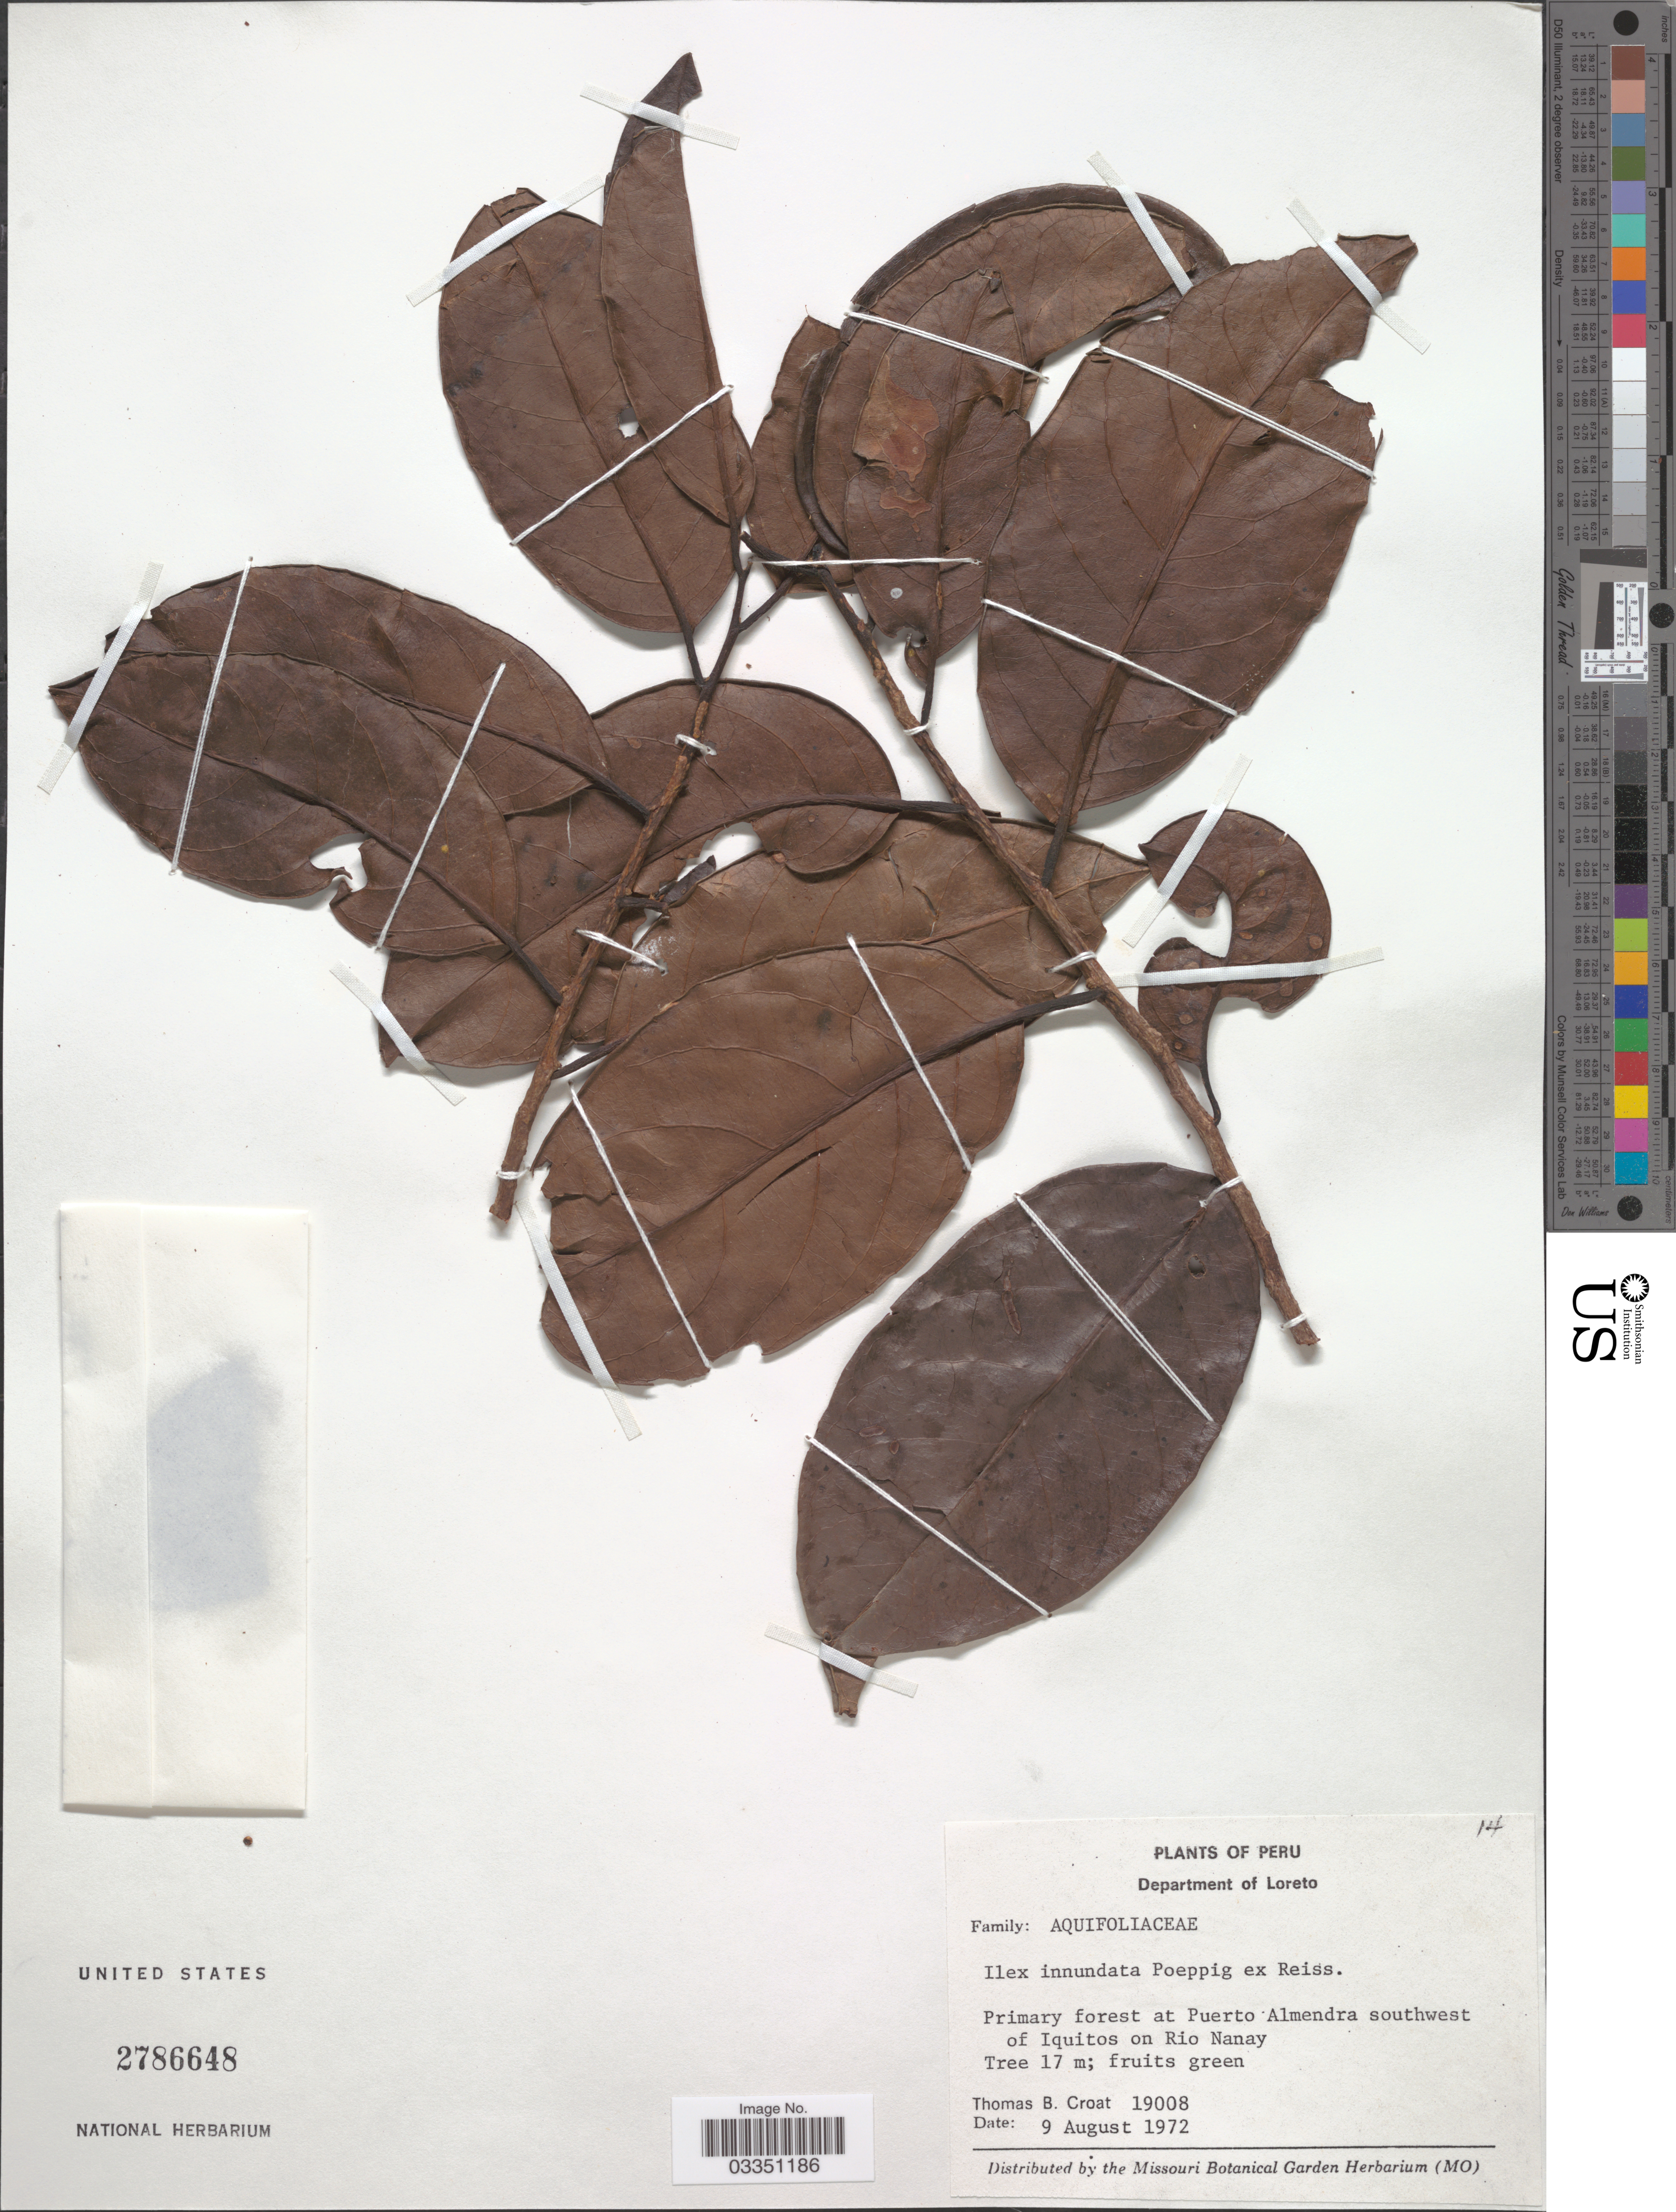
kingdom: Plantae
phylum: Tracheophyta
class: Magnoliopsida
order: Aquifoliales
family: Aquifoliaceae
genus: Ilex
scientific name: Ilex inundata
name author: Poepp. ex Reissek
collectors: T. B. Croat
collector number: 19008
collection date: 1972-08-09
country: Peru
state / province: Loreto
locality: Department of Loreto. Primary forest at Puerto Almendra southwest of Iquitos on Rio Nanay.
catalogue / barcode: US 2786648